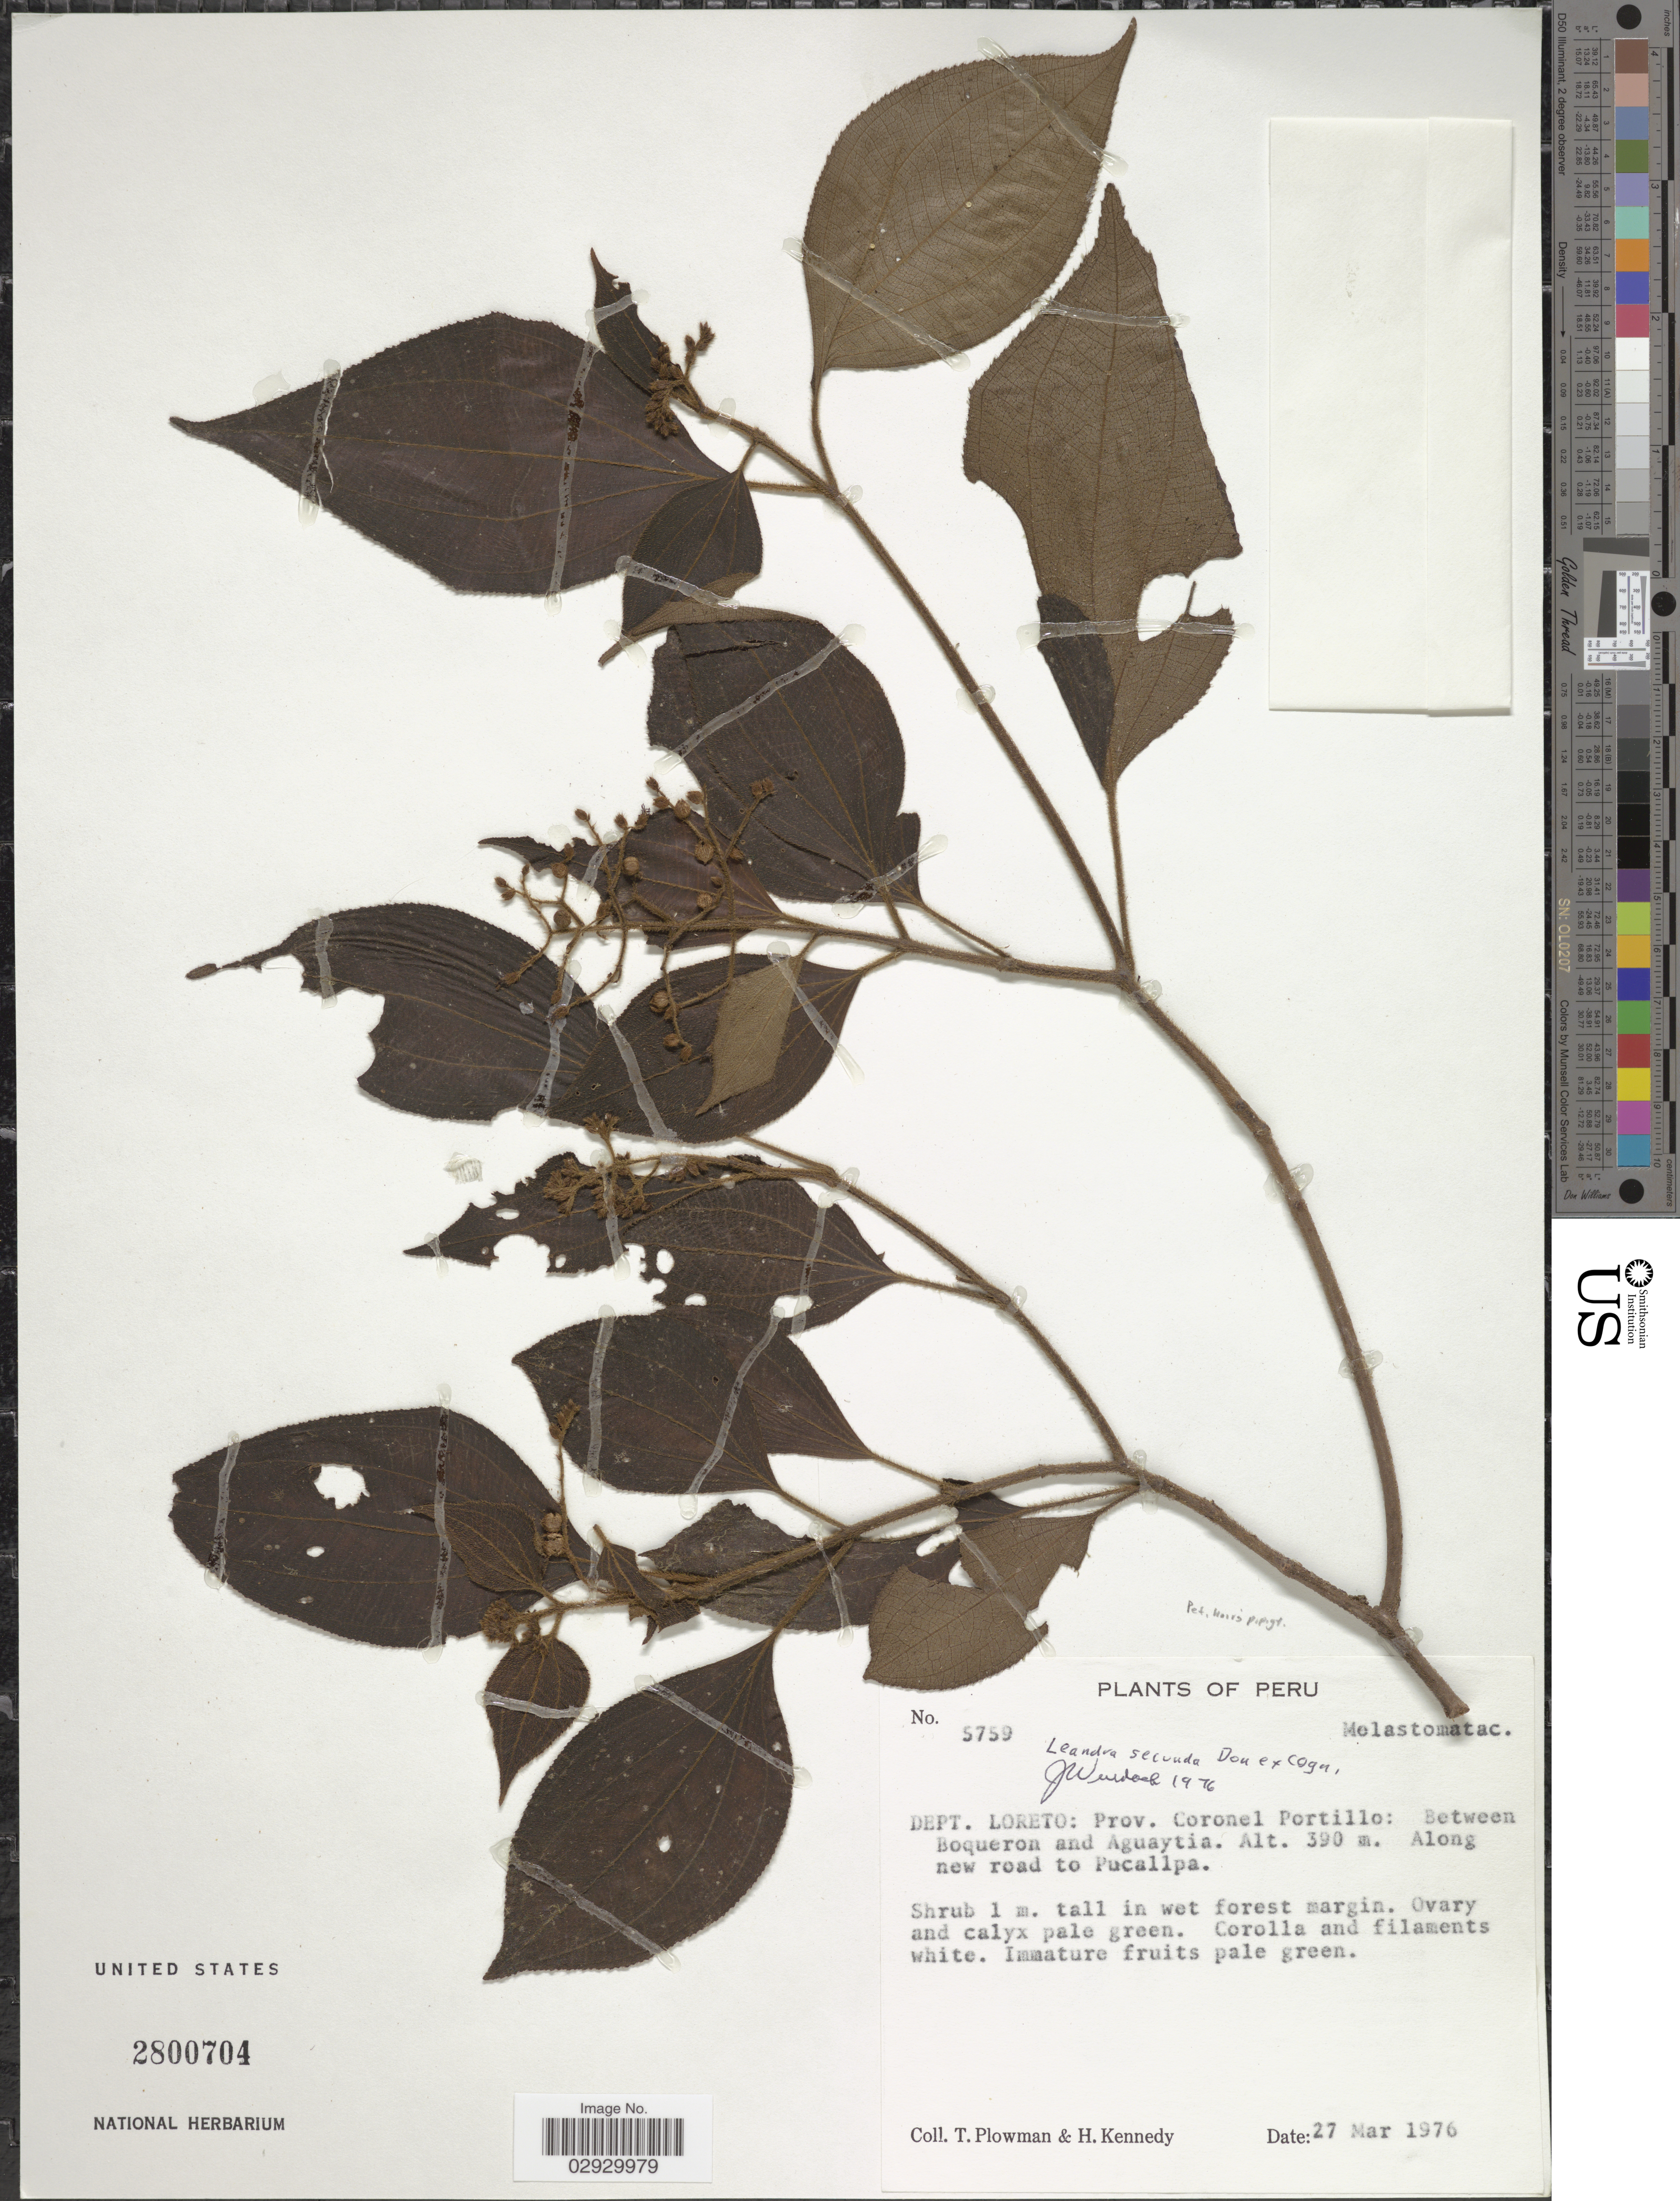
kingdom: Plantae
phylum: Tracheophyta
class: Magnoliopsida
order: Myrtales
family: Melastomataceae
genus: Leandra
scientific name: Leandra secunda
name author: (D. Don) Cogn.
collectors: T. Plowman & H. Kennedy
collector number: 5759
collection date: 1976-03-27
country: Peru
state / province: Loreto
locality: Dept. Loreto: Prov. Coronel Portillo: Between Boqueron and Aguaytia. Along new road to Pucallpa.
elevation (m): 390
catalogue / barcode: US 2800704